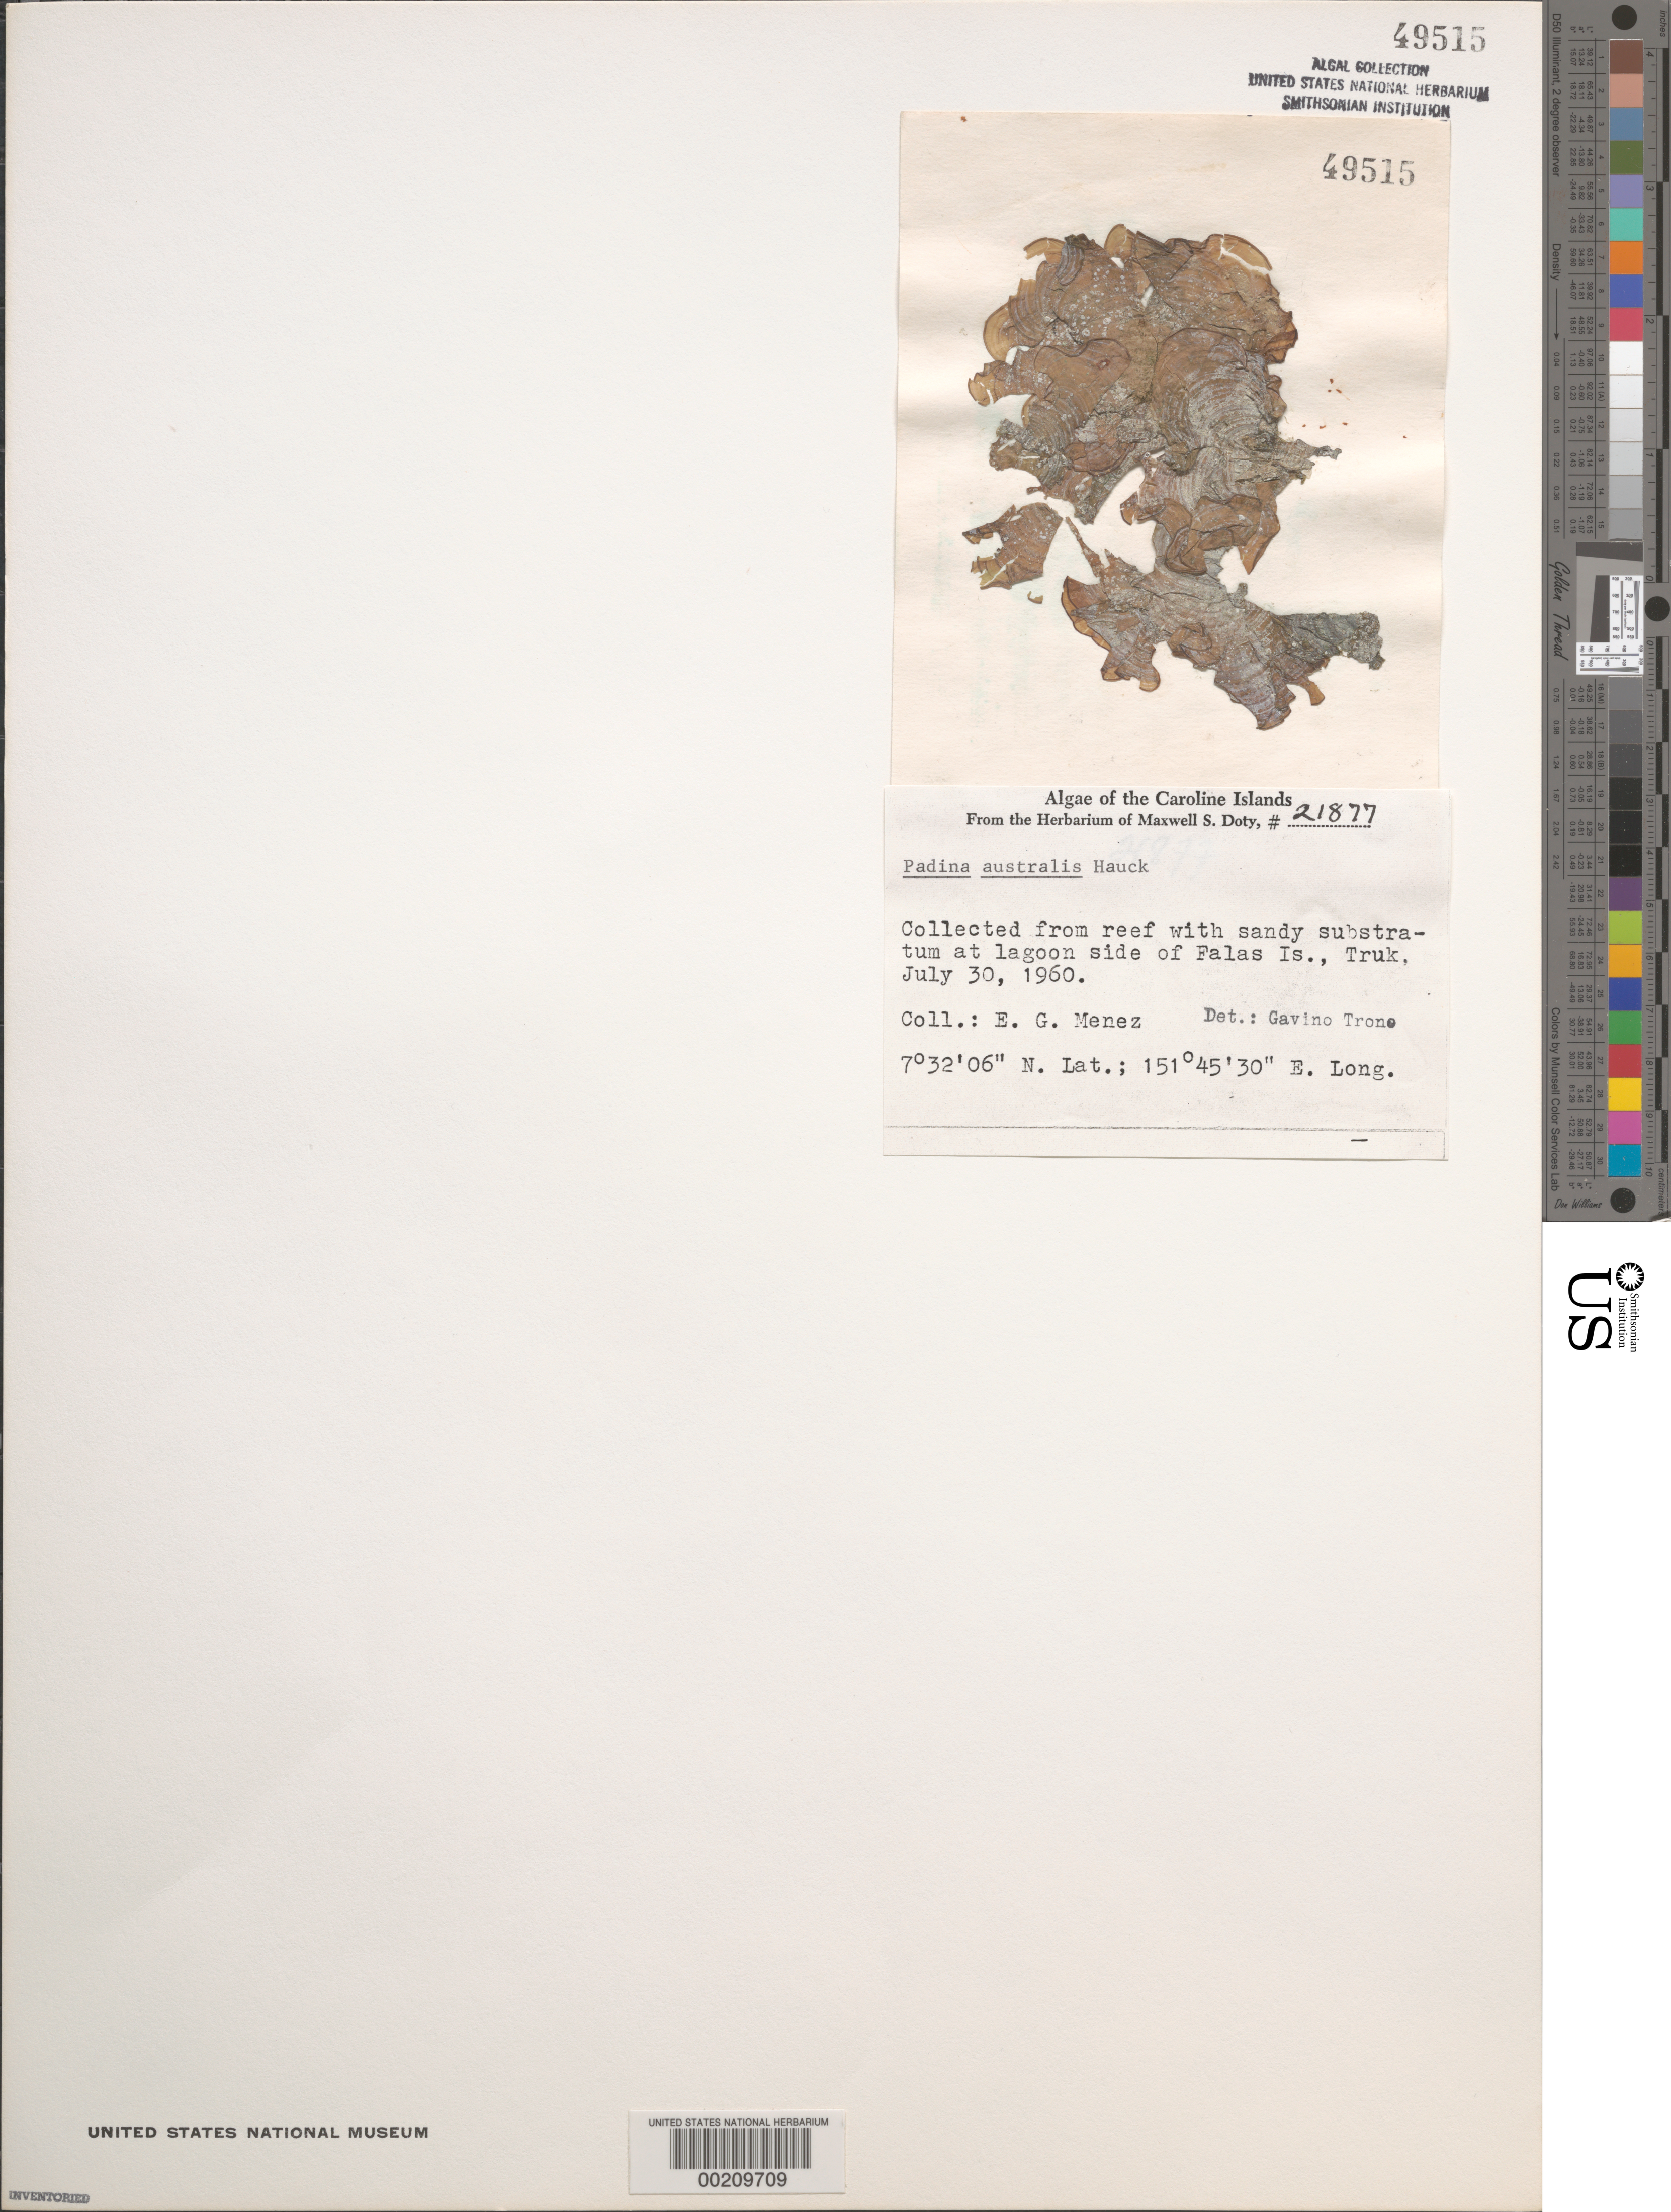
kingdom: Chromista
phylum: Ochrophyta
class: Phaeophyceae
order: Dictyotales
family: Dictyotaceae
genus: Padina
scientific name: Padina australis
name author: Hauck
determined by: Trono, Gavino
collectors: Meñez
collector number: MSD 21877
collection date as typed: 30 Jul 1960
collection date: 1960-07-30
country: Micronesia, Federated States of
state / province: Truk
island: Falas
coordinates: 7 32' 06" N, 151 45' 30" E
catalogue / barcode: US 49515